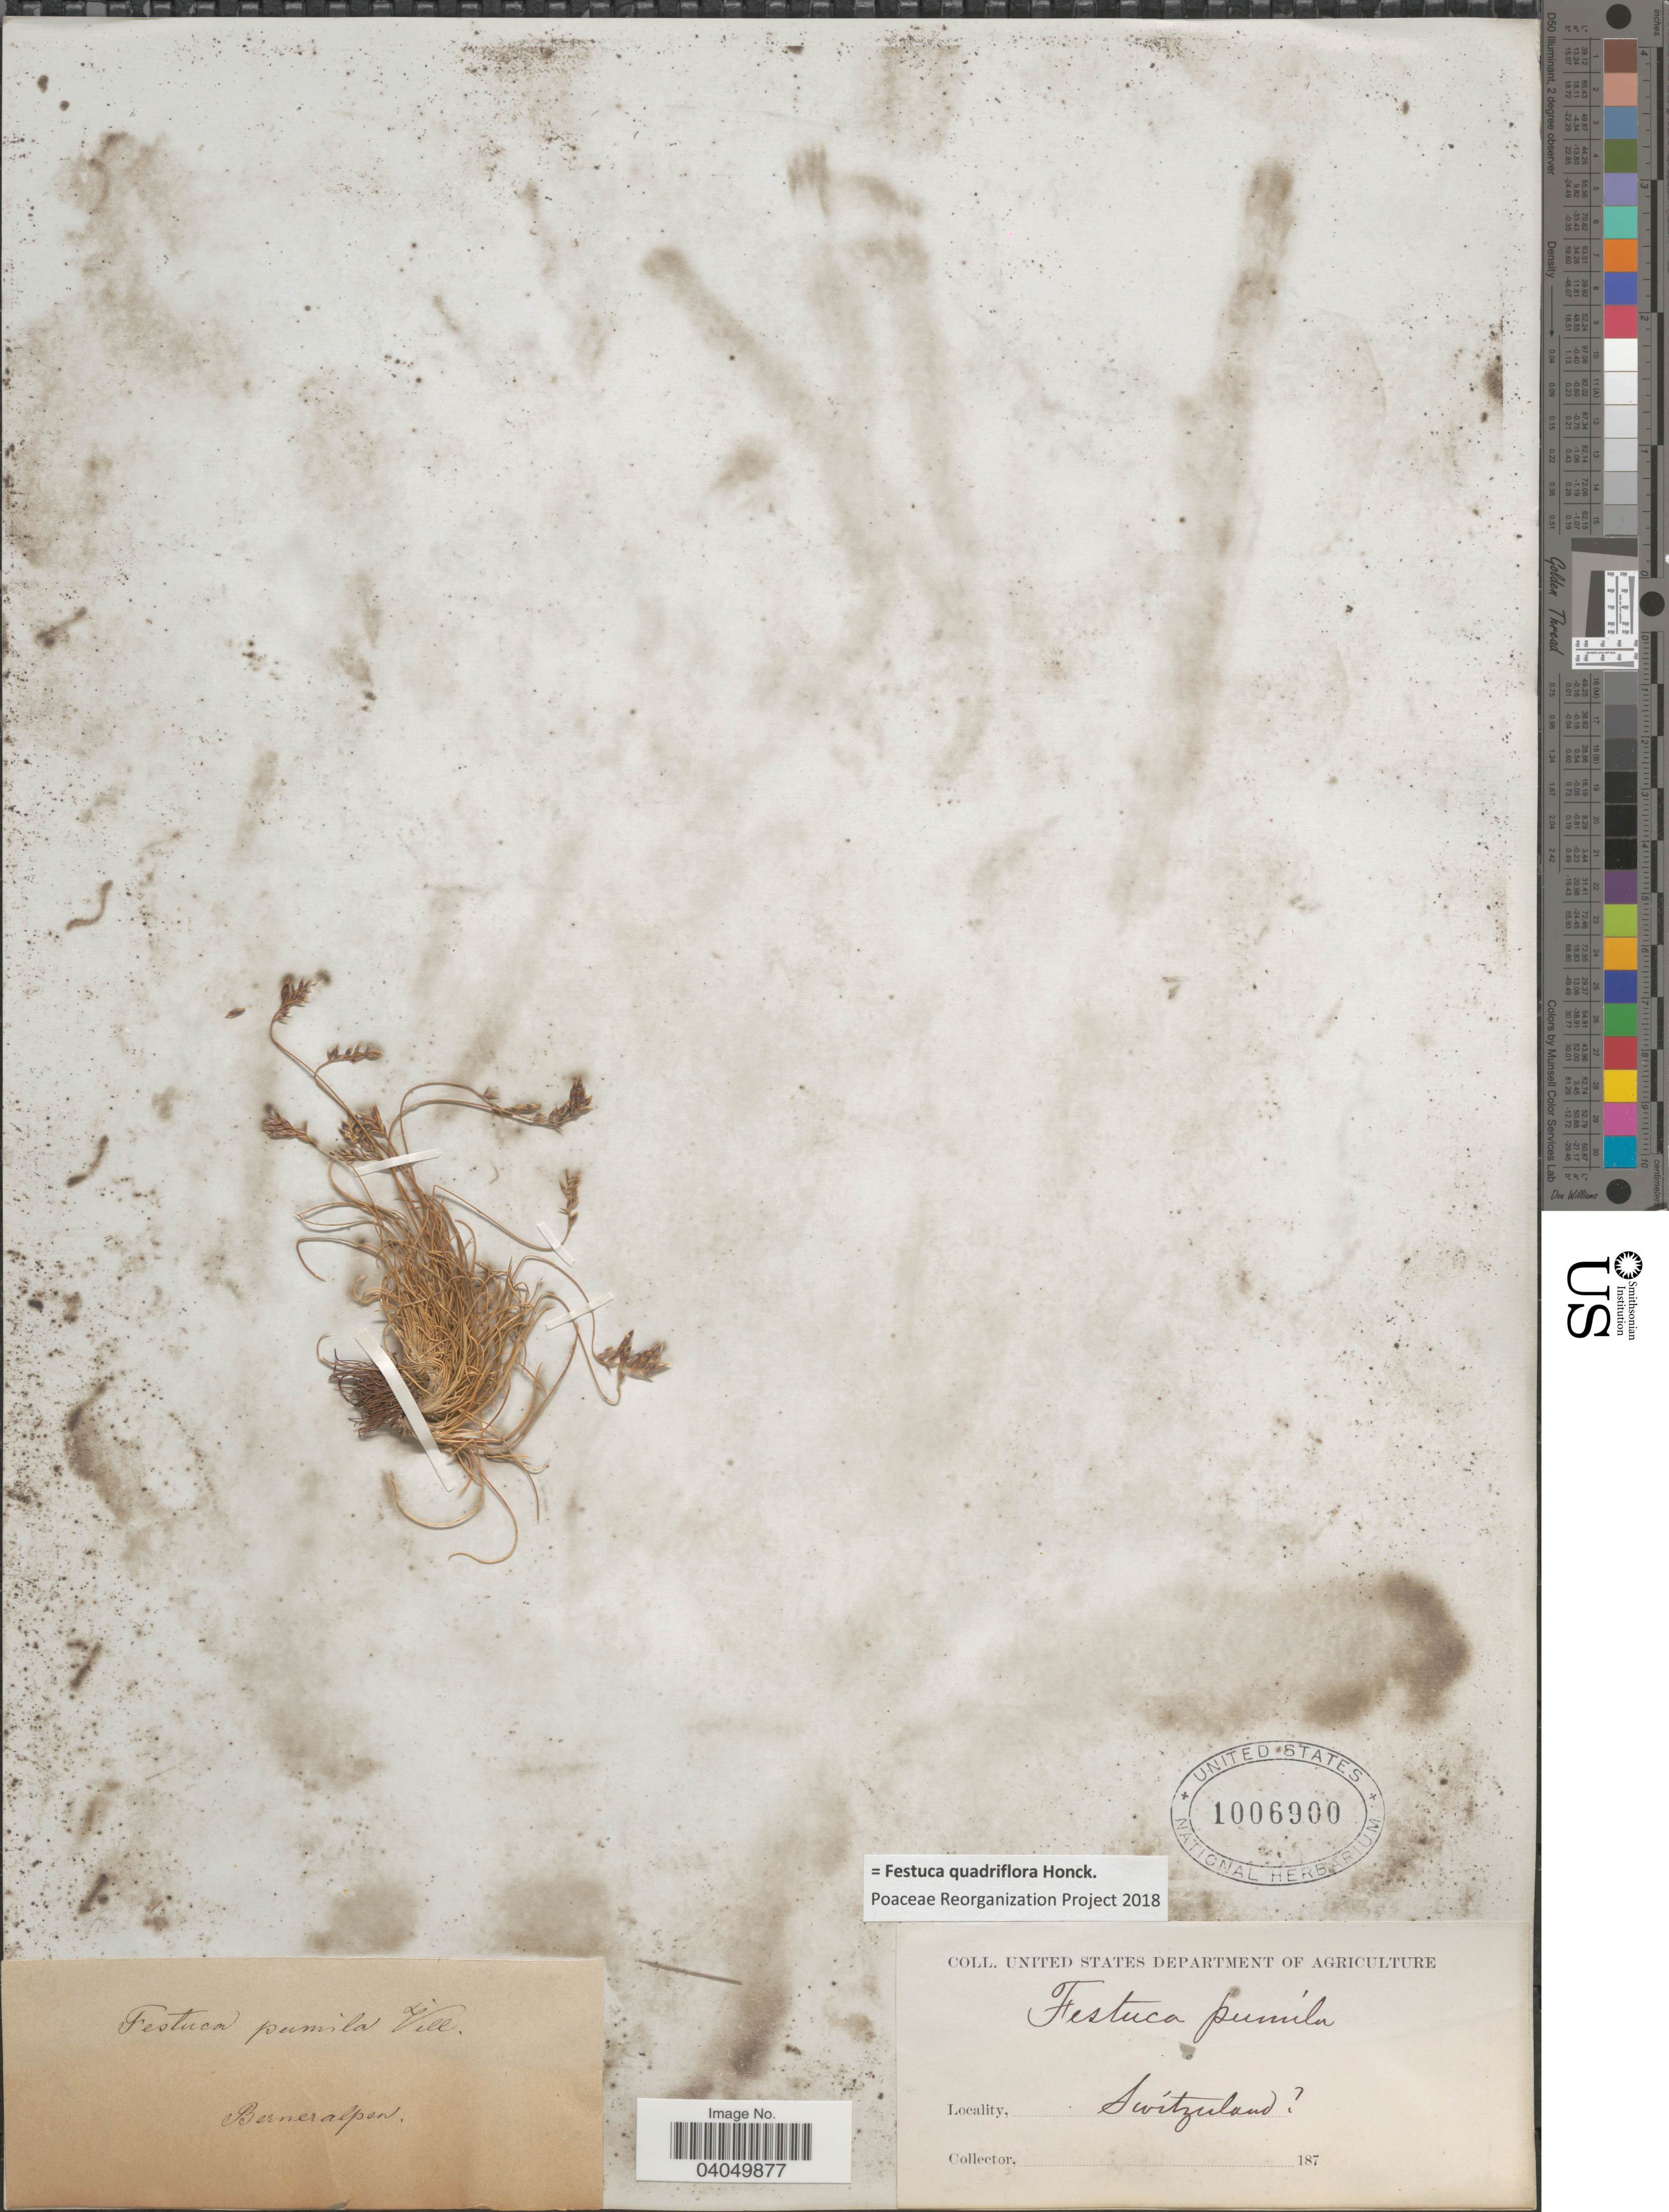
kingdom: Plantae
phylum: Tracheophyta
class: Liliopsida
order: Poales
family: Poaceae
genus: Festuca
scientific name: Festuca quadriflora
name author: Honck.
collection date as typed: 187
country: Switzerland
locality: Berneralpen.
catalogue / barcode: US 1006900